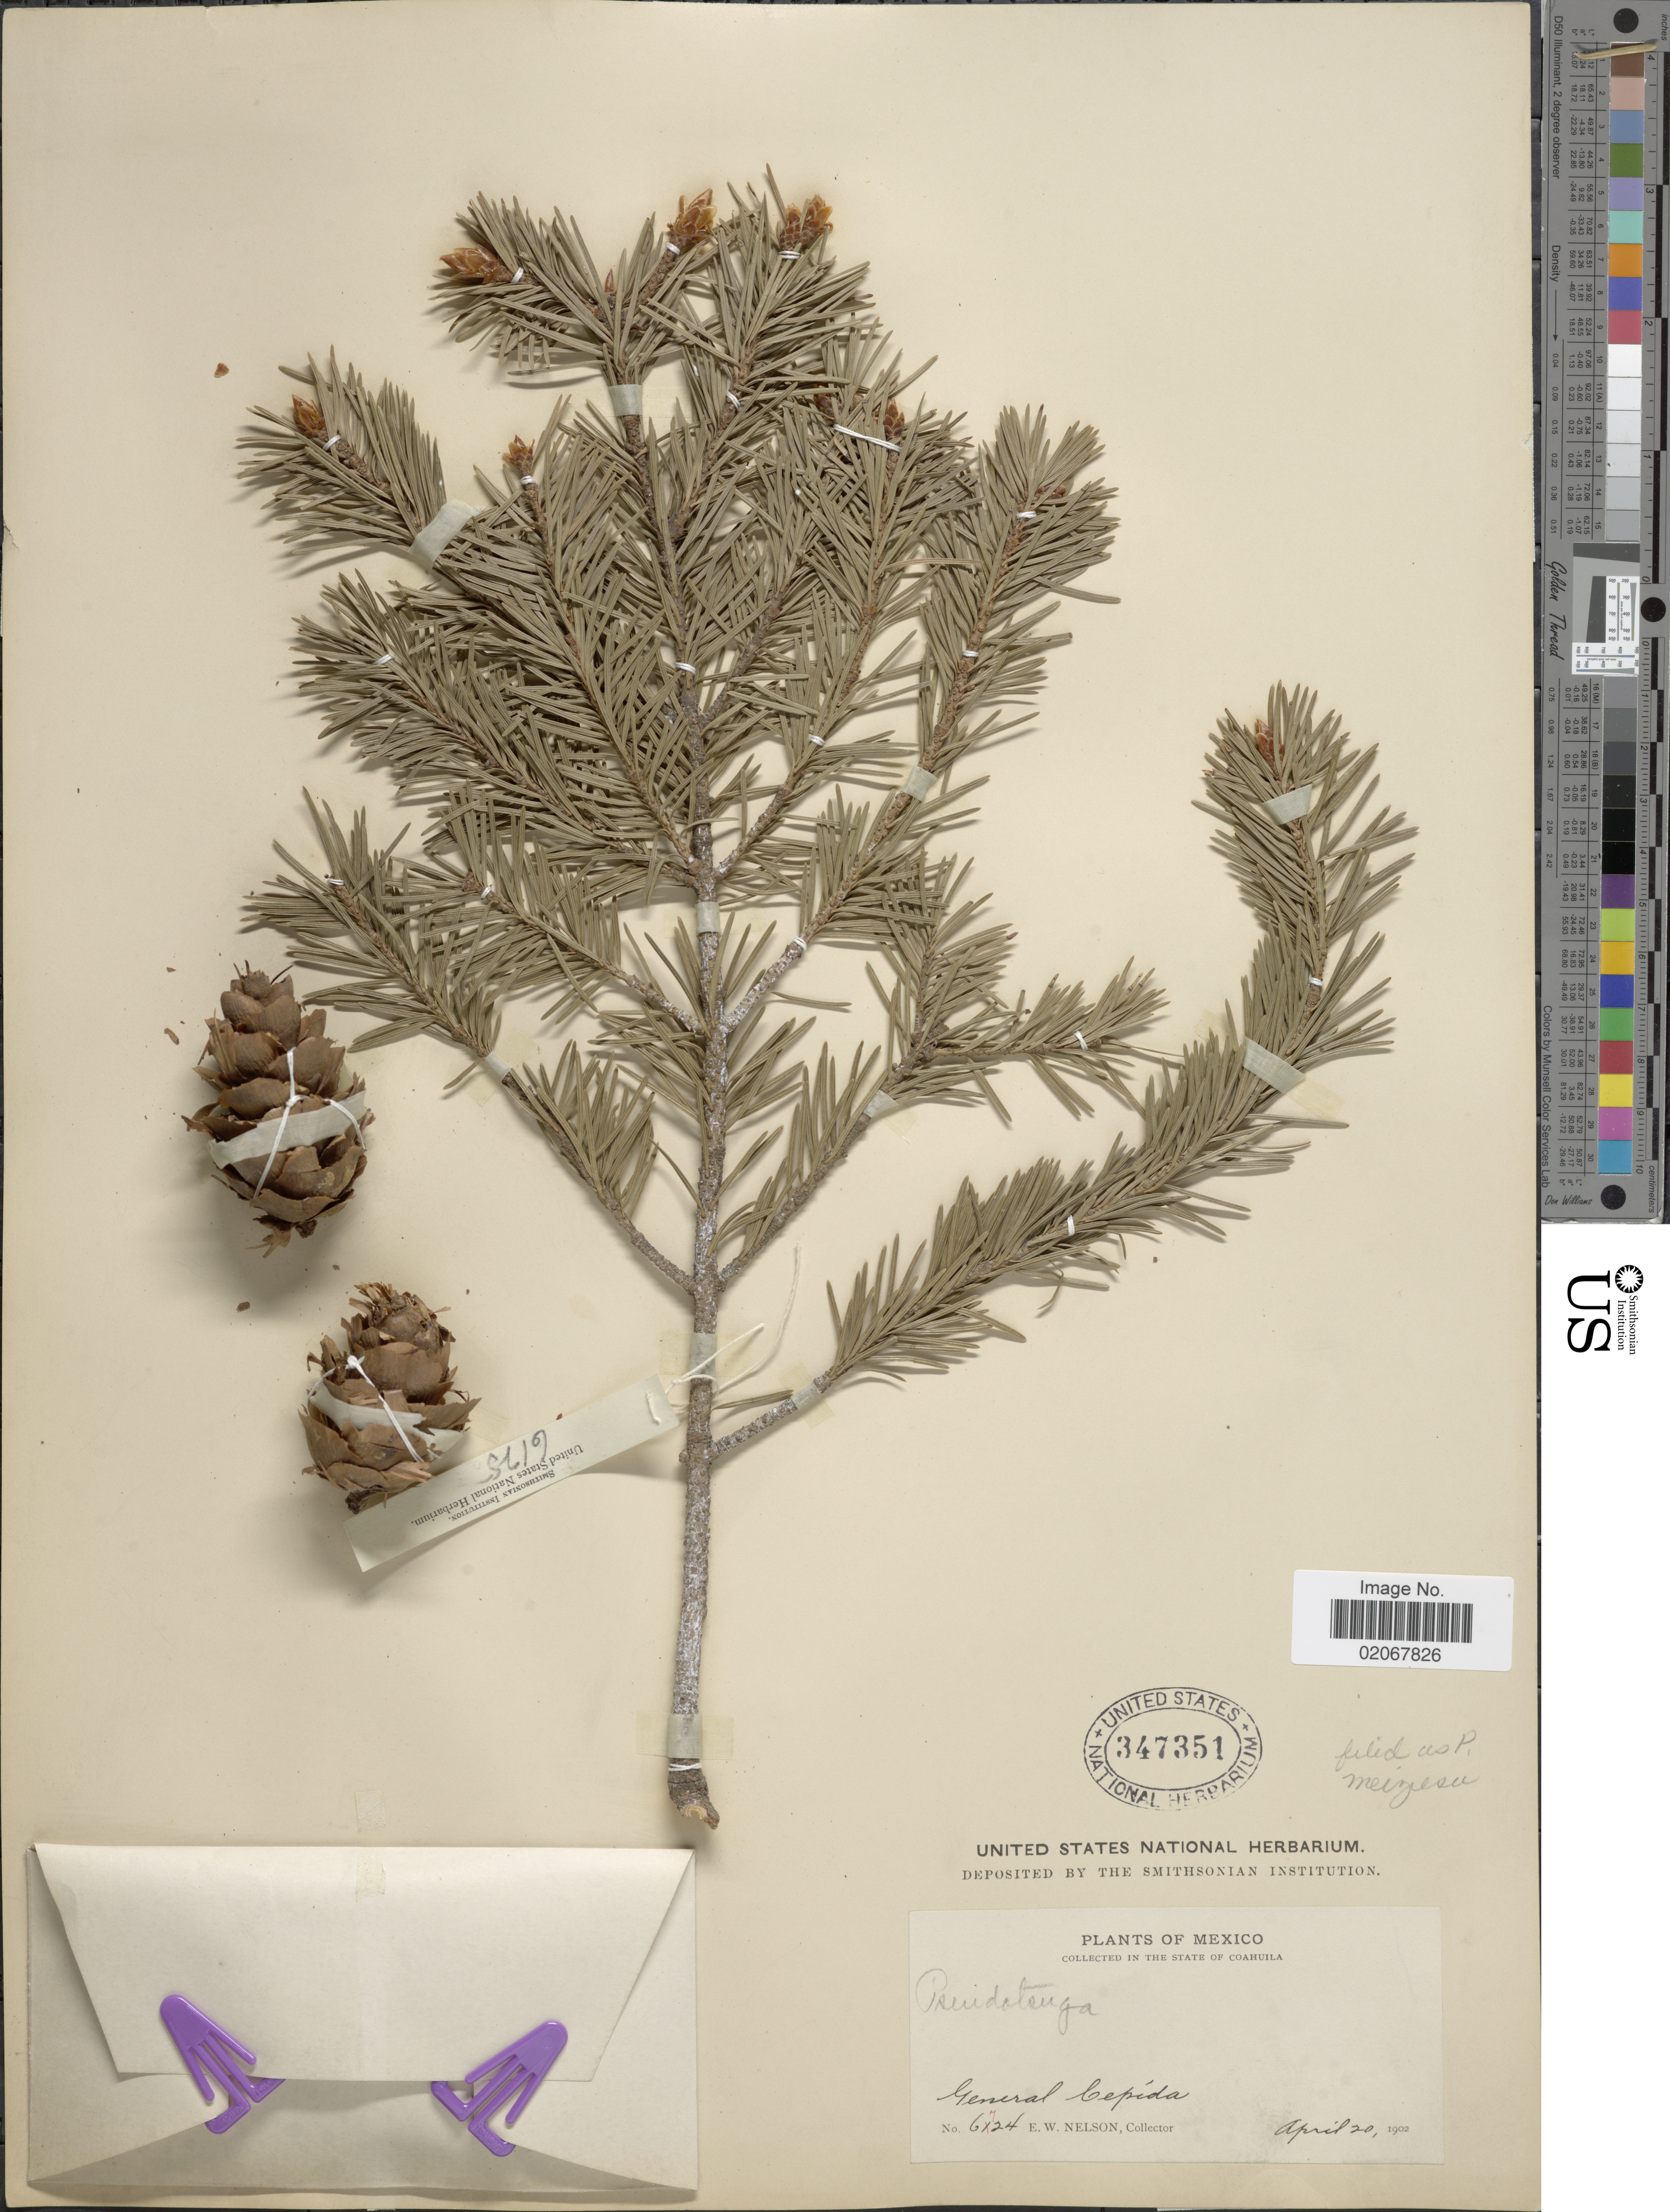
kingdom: Plantae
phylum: Tracheophyta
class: Pinopsida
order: Pinales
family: Pinaceae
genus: Pseudotsuga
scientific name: Pseudotsuga menziesii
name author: (Mirb.) Franco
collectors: E. W. Nelson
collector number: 6424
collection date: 1902-04-20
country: Mexico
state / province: Coahuila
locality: General Cepida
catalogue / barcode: US 347351